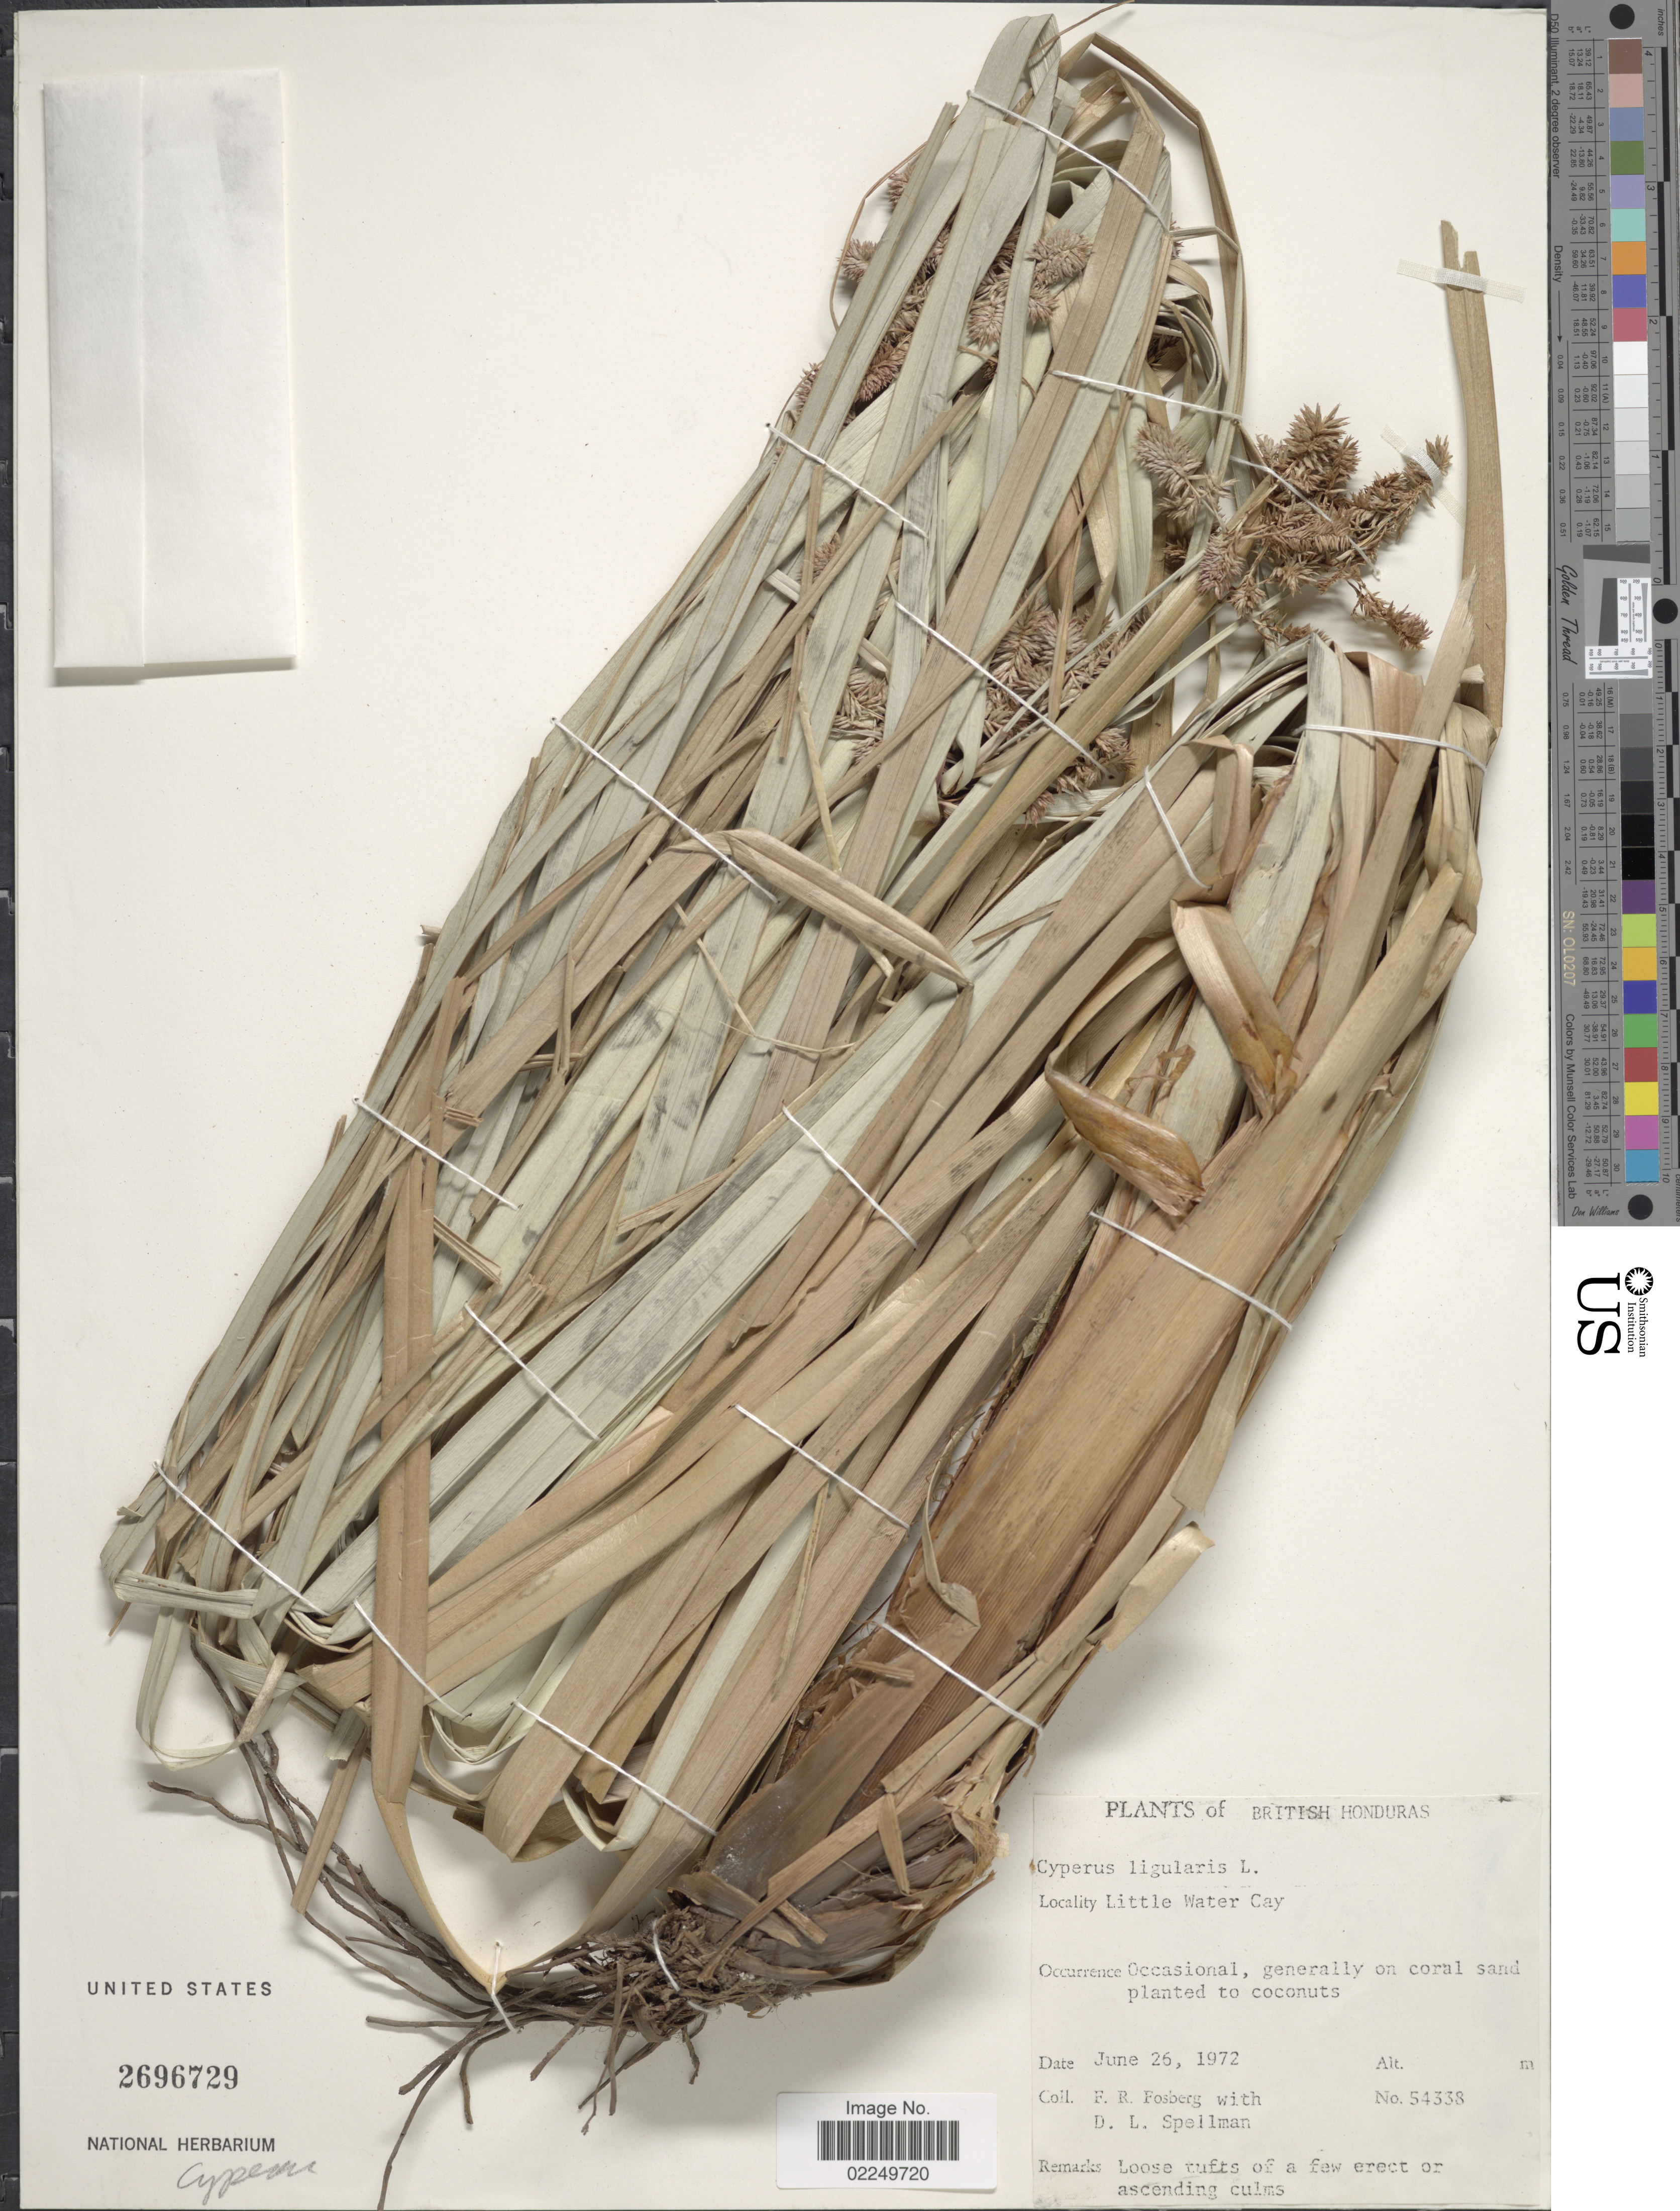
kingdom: Plantae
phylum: Tracheophyta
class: Liliopsida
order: Poales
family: Cyperaceae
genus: Cyperus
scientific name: Cyperus ligularis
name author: L.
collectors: F. R. Fosberg & D. L. Spellman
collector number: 54338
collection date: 1972-06-26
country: Belize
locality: Little Water Cay, British Honduras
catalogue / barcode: US 2696729